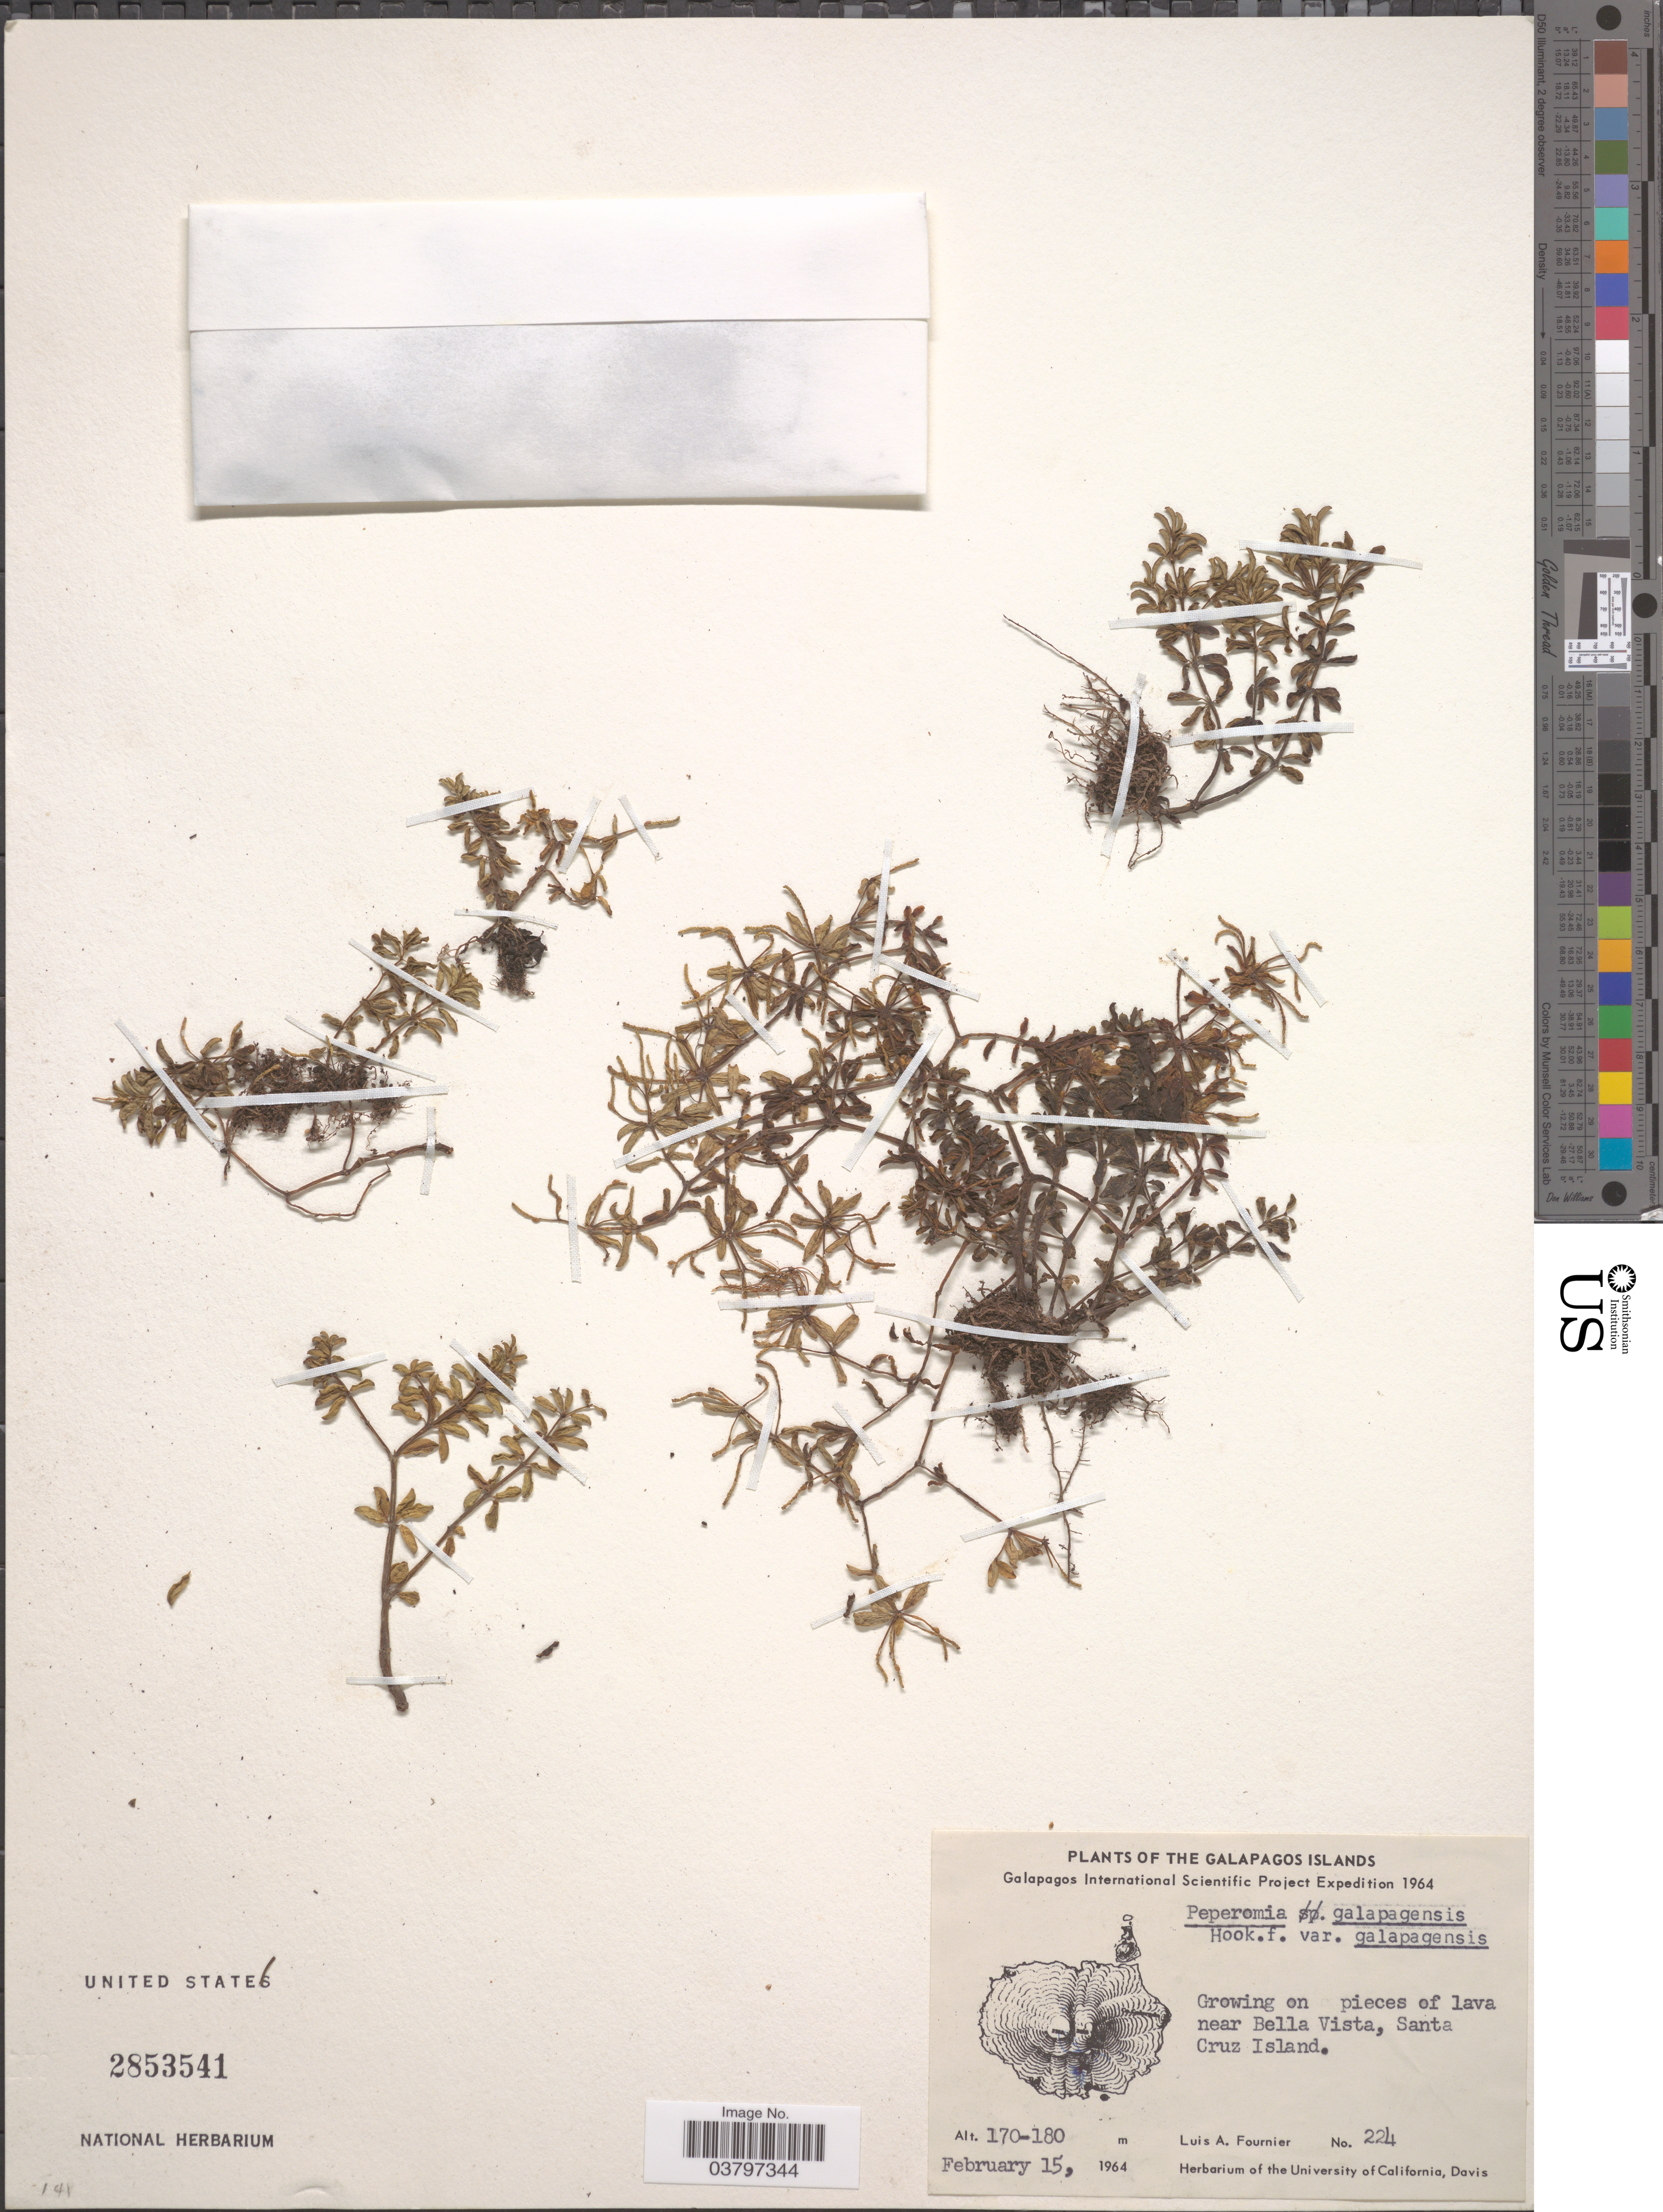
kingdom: Plantae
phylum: Tracheophyta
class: Magnoliopsida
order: Piperales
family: Piperaceae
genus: Peperomia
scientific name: Peperomia galapagensis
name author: Hook. f. ex Miq.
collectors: L. A. Fournier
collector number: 224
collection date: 1964-02-15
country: Ecuador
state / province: Colón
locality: The Galapagos Islands. Near Bella Vista, Santa Cruz Island.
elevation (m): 170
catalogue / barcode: US 2853541